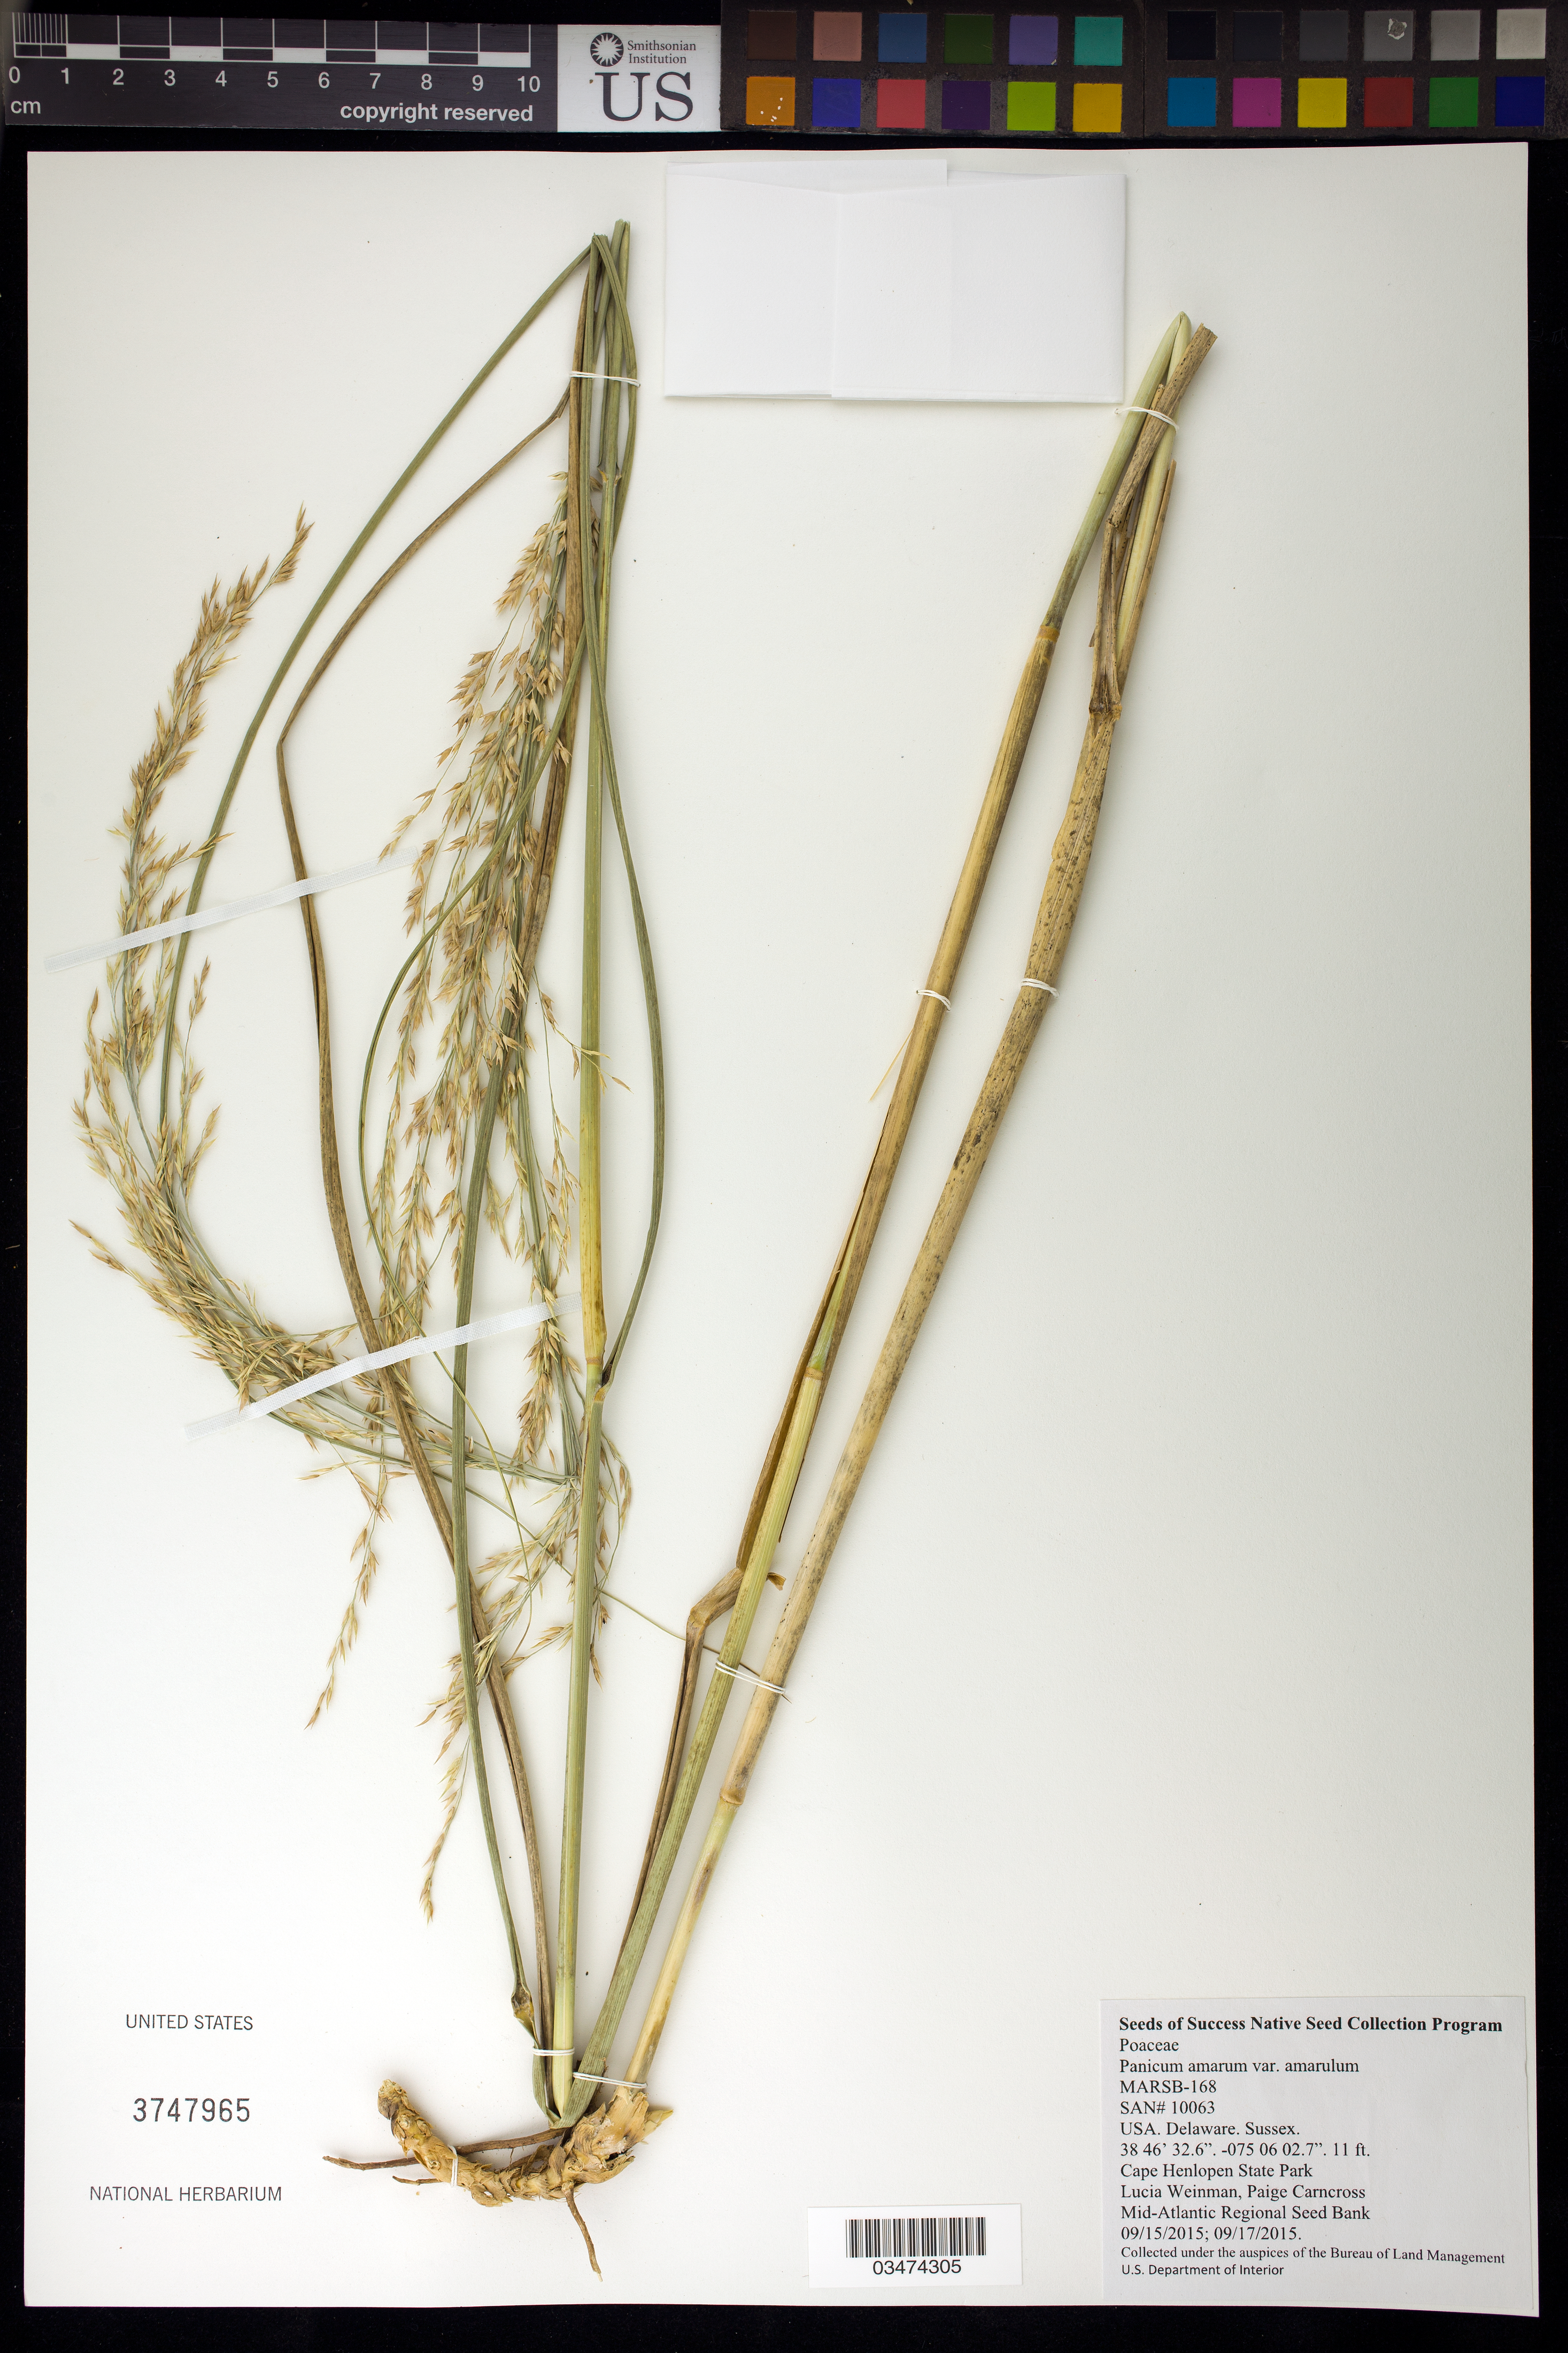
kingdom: Plantae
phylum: Tracheophyta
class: Liliopsida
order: Poales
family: Poaceae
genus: Panicum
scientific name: Panicum amarum var. amarulum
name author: (Hitchc. & Chase) Freckmann & Lelong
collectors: L. Weinman & P. Carncross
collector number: MARSB-168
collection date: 2015-09-15,2015-09-17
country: United States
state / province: Delaware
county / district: Sussex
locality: Cape Henlopen State Park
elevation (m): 3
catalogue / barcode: US 3747965